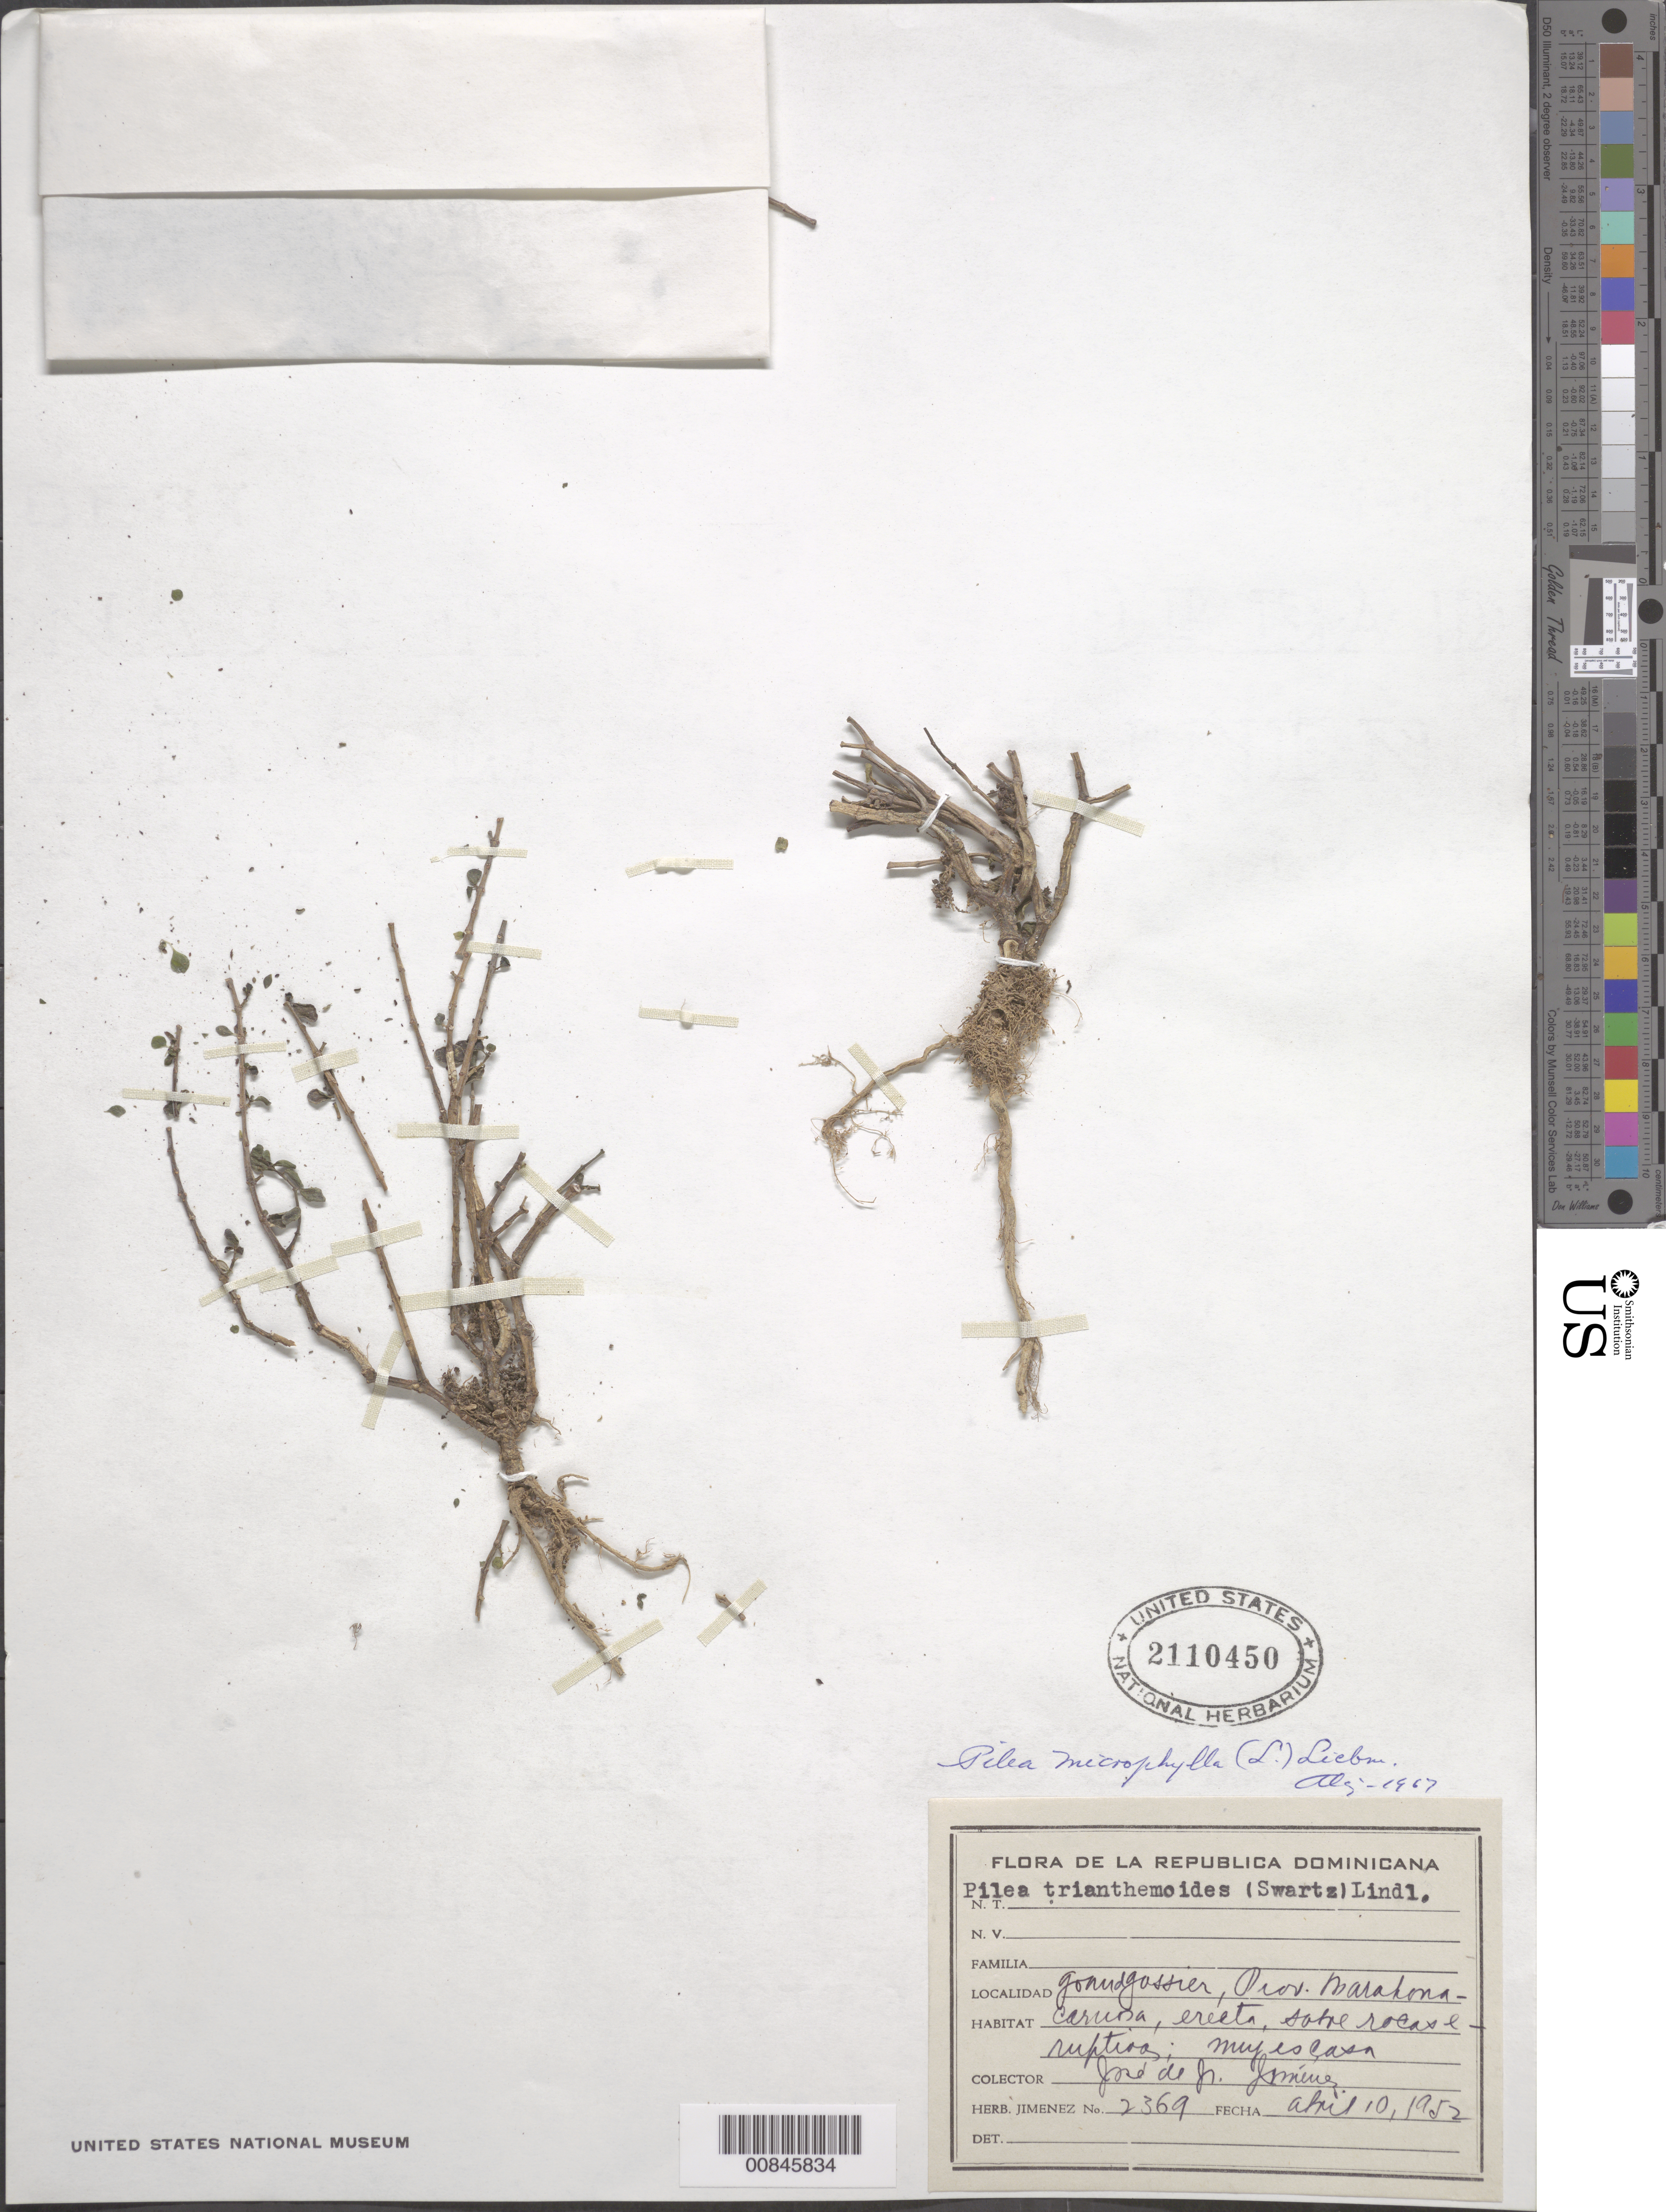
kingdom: Plantae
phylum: Tracheophyta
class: Magnoliopsida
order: Rosales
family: Urticaceae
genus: Pilea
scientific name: Pilea microphylla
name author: (L.) Liebm.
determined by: Liogier, Alain H.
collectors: J. J. Jiménez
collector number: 2369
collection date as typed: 10 Apr 1952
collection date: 1952-04-10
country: Dominican Republic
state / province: Barahona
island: Hispaniola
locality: Grand gassier.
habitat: Sobre rocas eruptivas.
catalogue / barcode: US 2110450